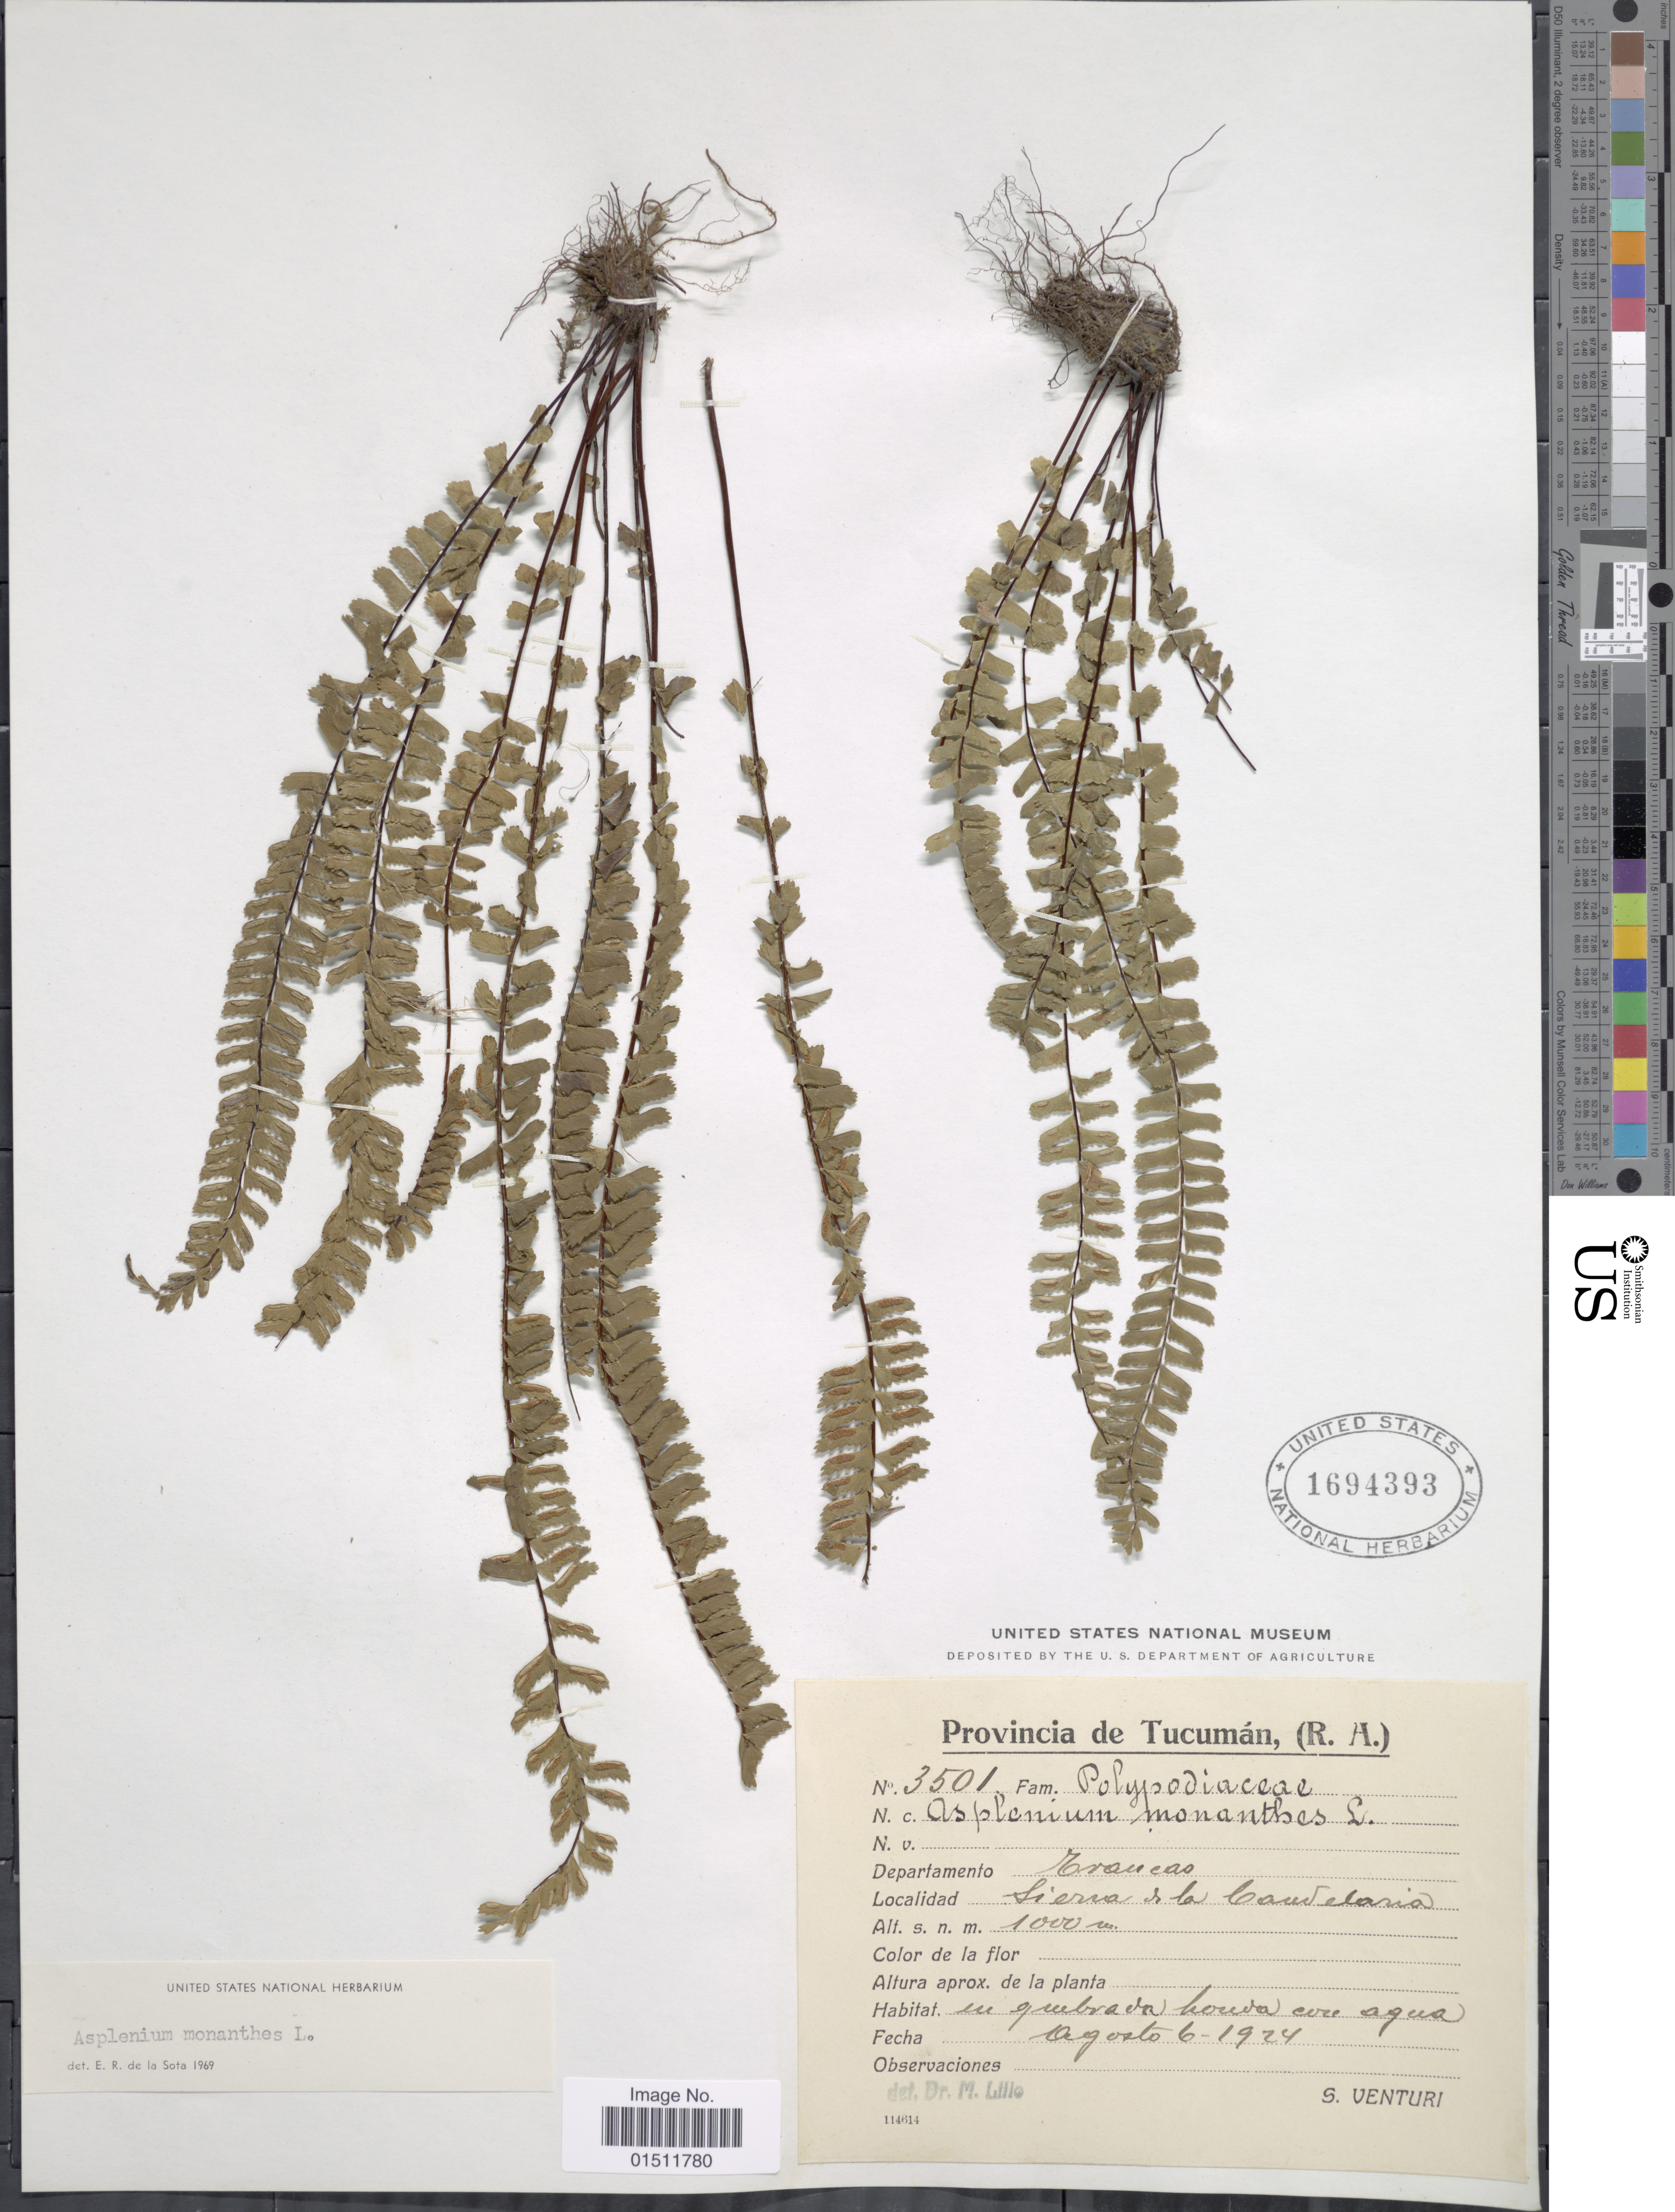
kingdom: Plantae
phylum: Tracheophyta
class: Polypodiopsida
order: Polypodiales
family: Aspleniaceae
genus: Asplenium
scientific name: Asplenium monanthes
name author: L.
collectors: S. Venturi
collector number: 3501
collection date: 1924-08-06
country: Argentina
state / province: Tucumán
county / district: Trancas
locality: Sierra de la Candelaria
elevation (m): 1000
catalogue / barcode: US 1694393